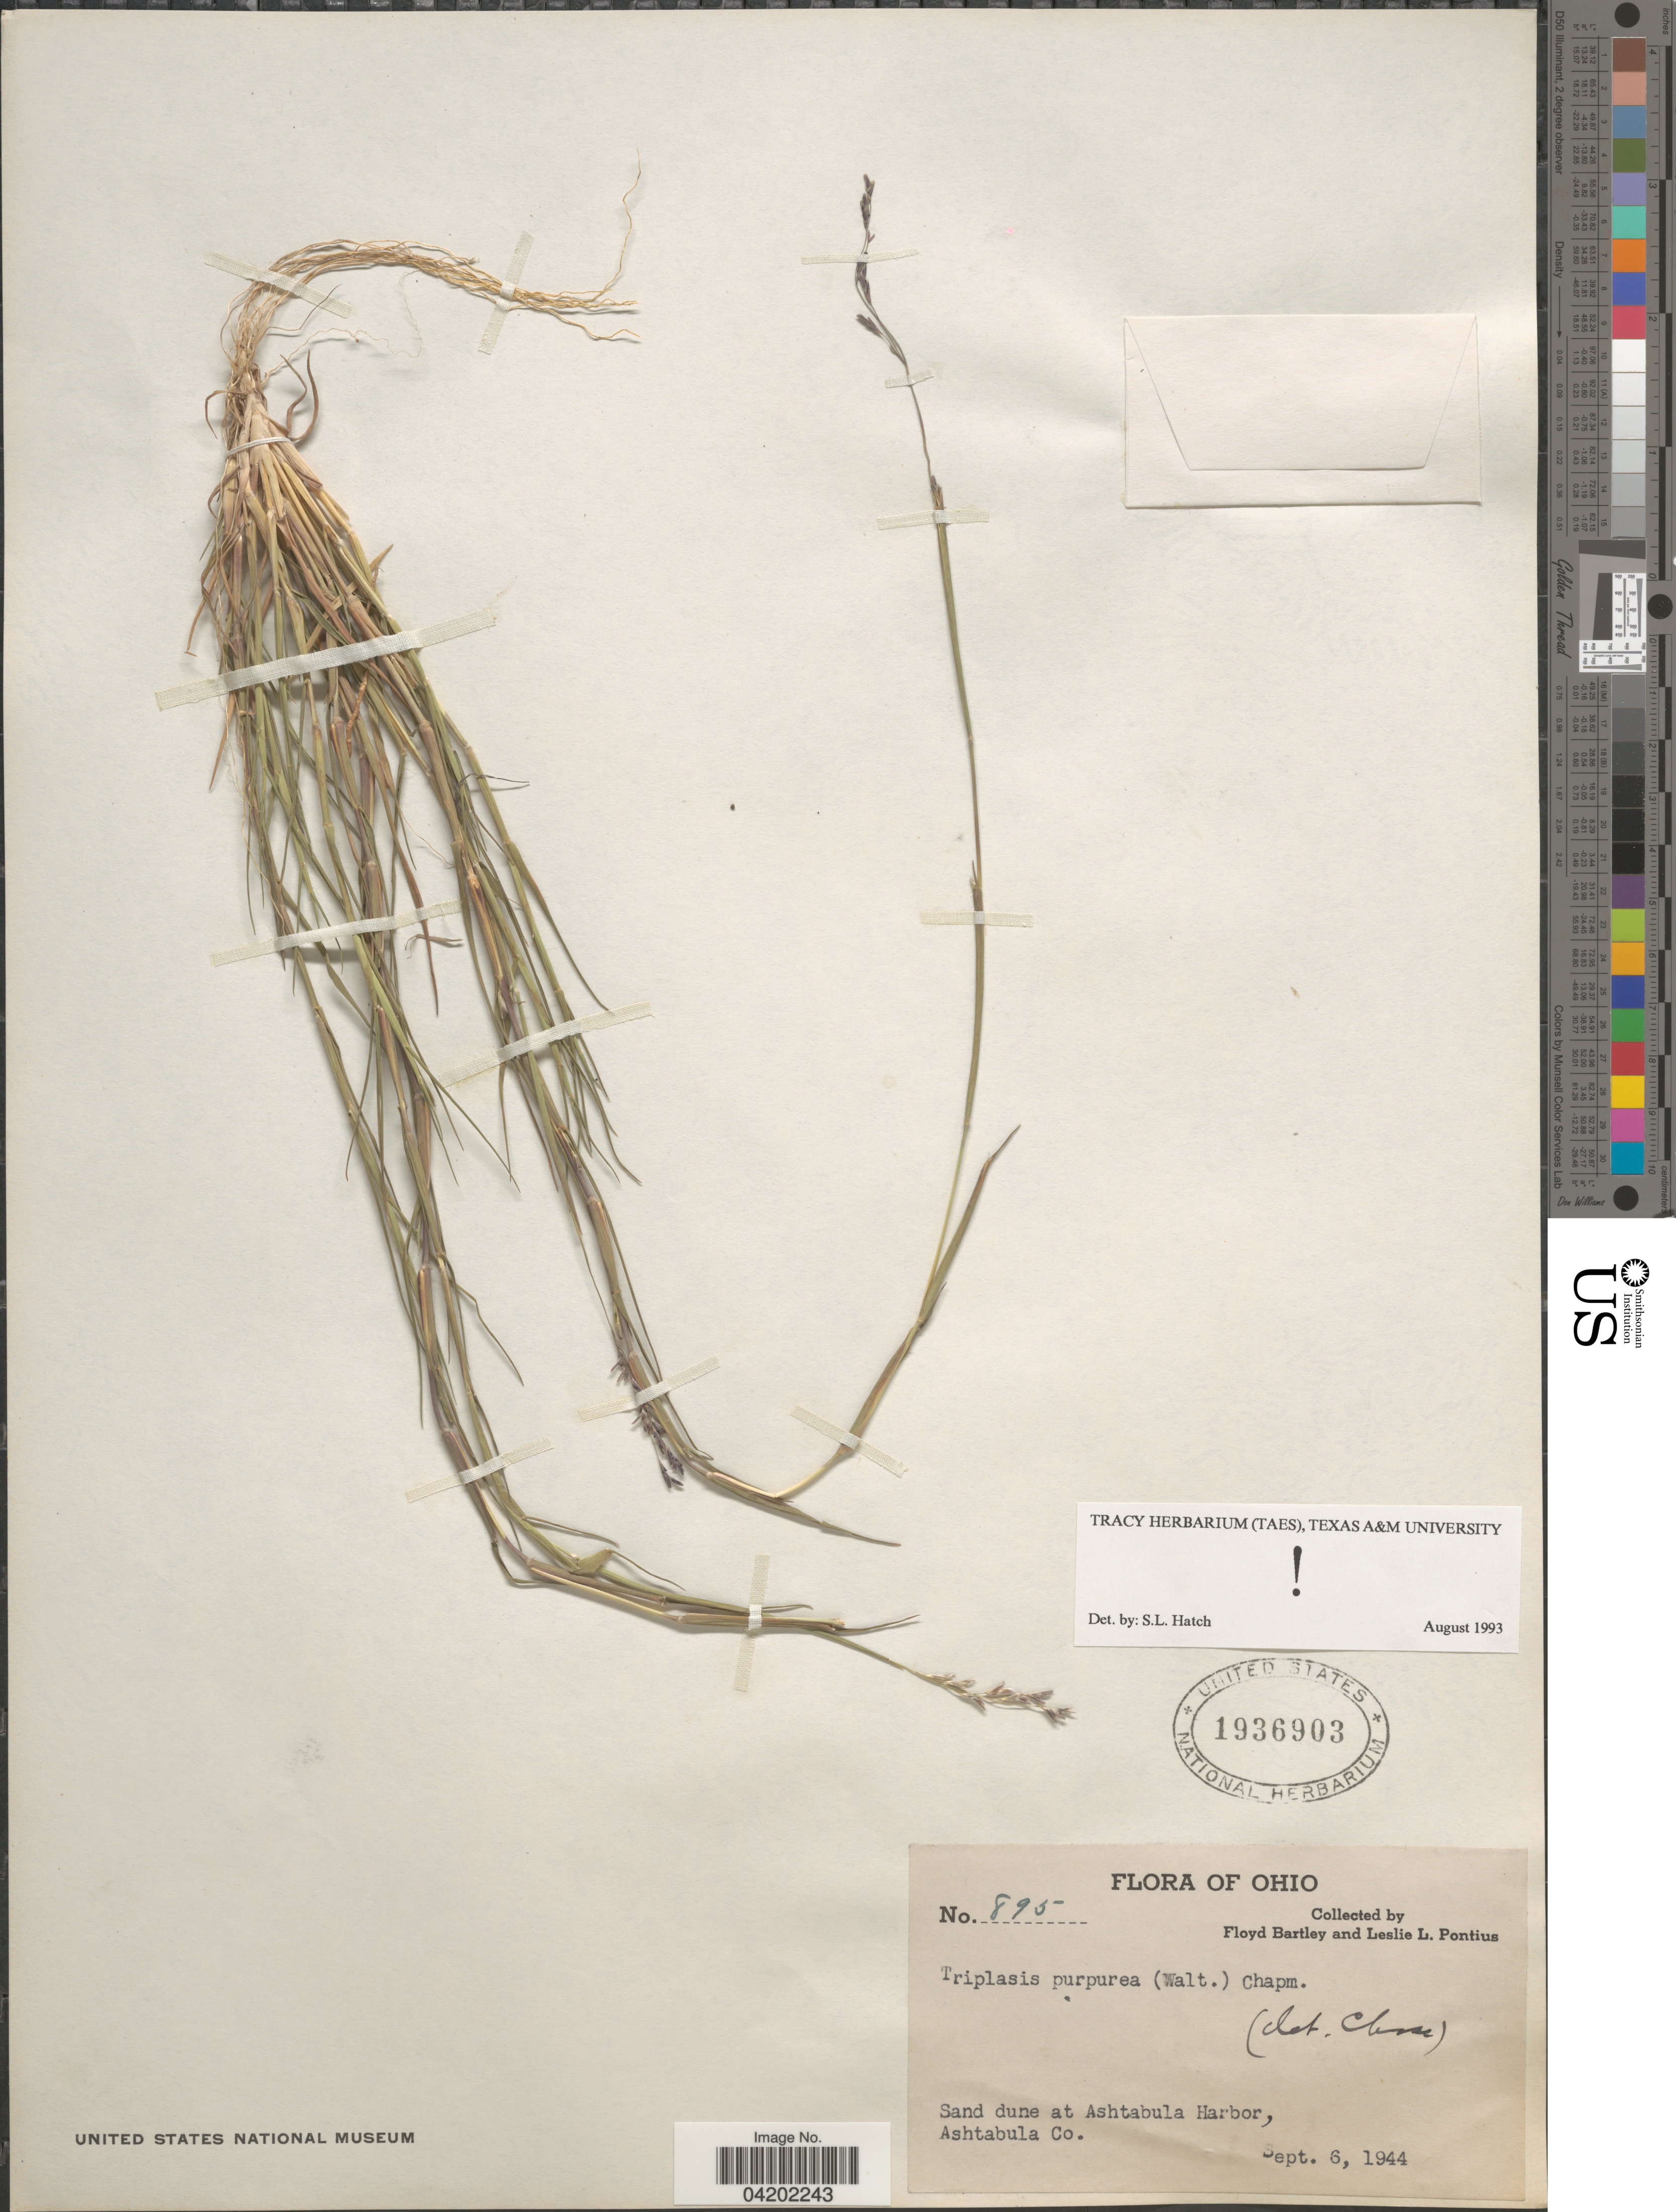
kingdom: Plantae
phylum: Tracheophyta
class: Liliopsida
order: Poales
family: Poaceae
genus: Triplasis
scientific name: Triplasis purpurea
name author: (Walter) Chapm.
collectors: F. Bartley & L. Pontius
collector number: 895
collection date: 1944-09-06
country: United States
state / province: Ohio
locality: Sand dune at Ashtabula Harbor, Ashtabula Co.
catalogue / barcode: US 1936903